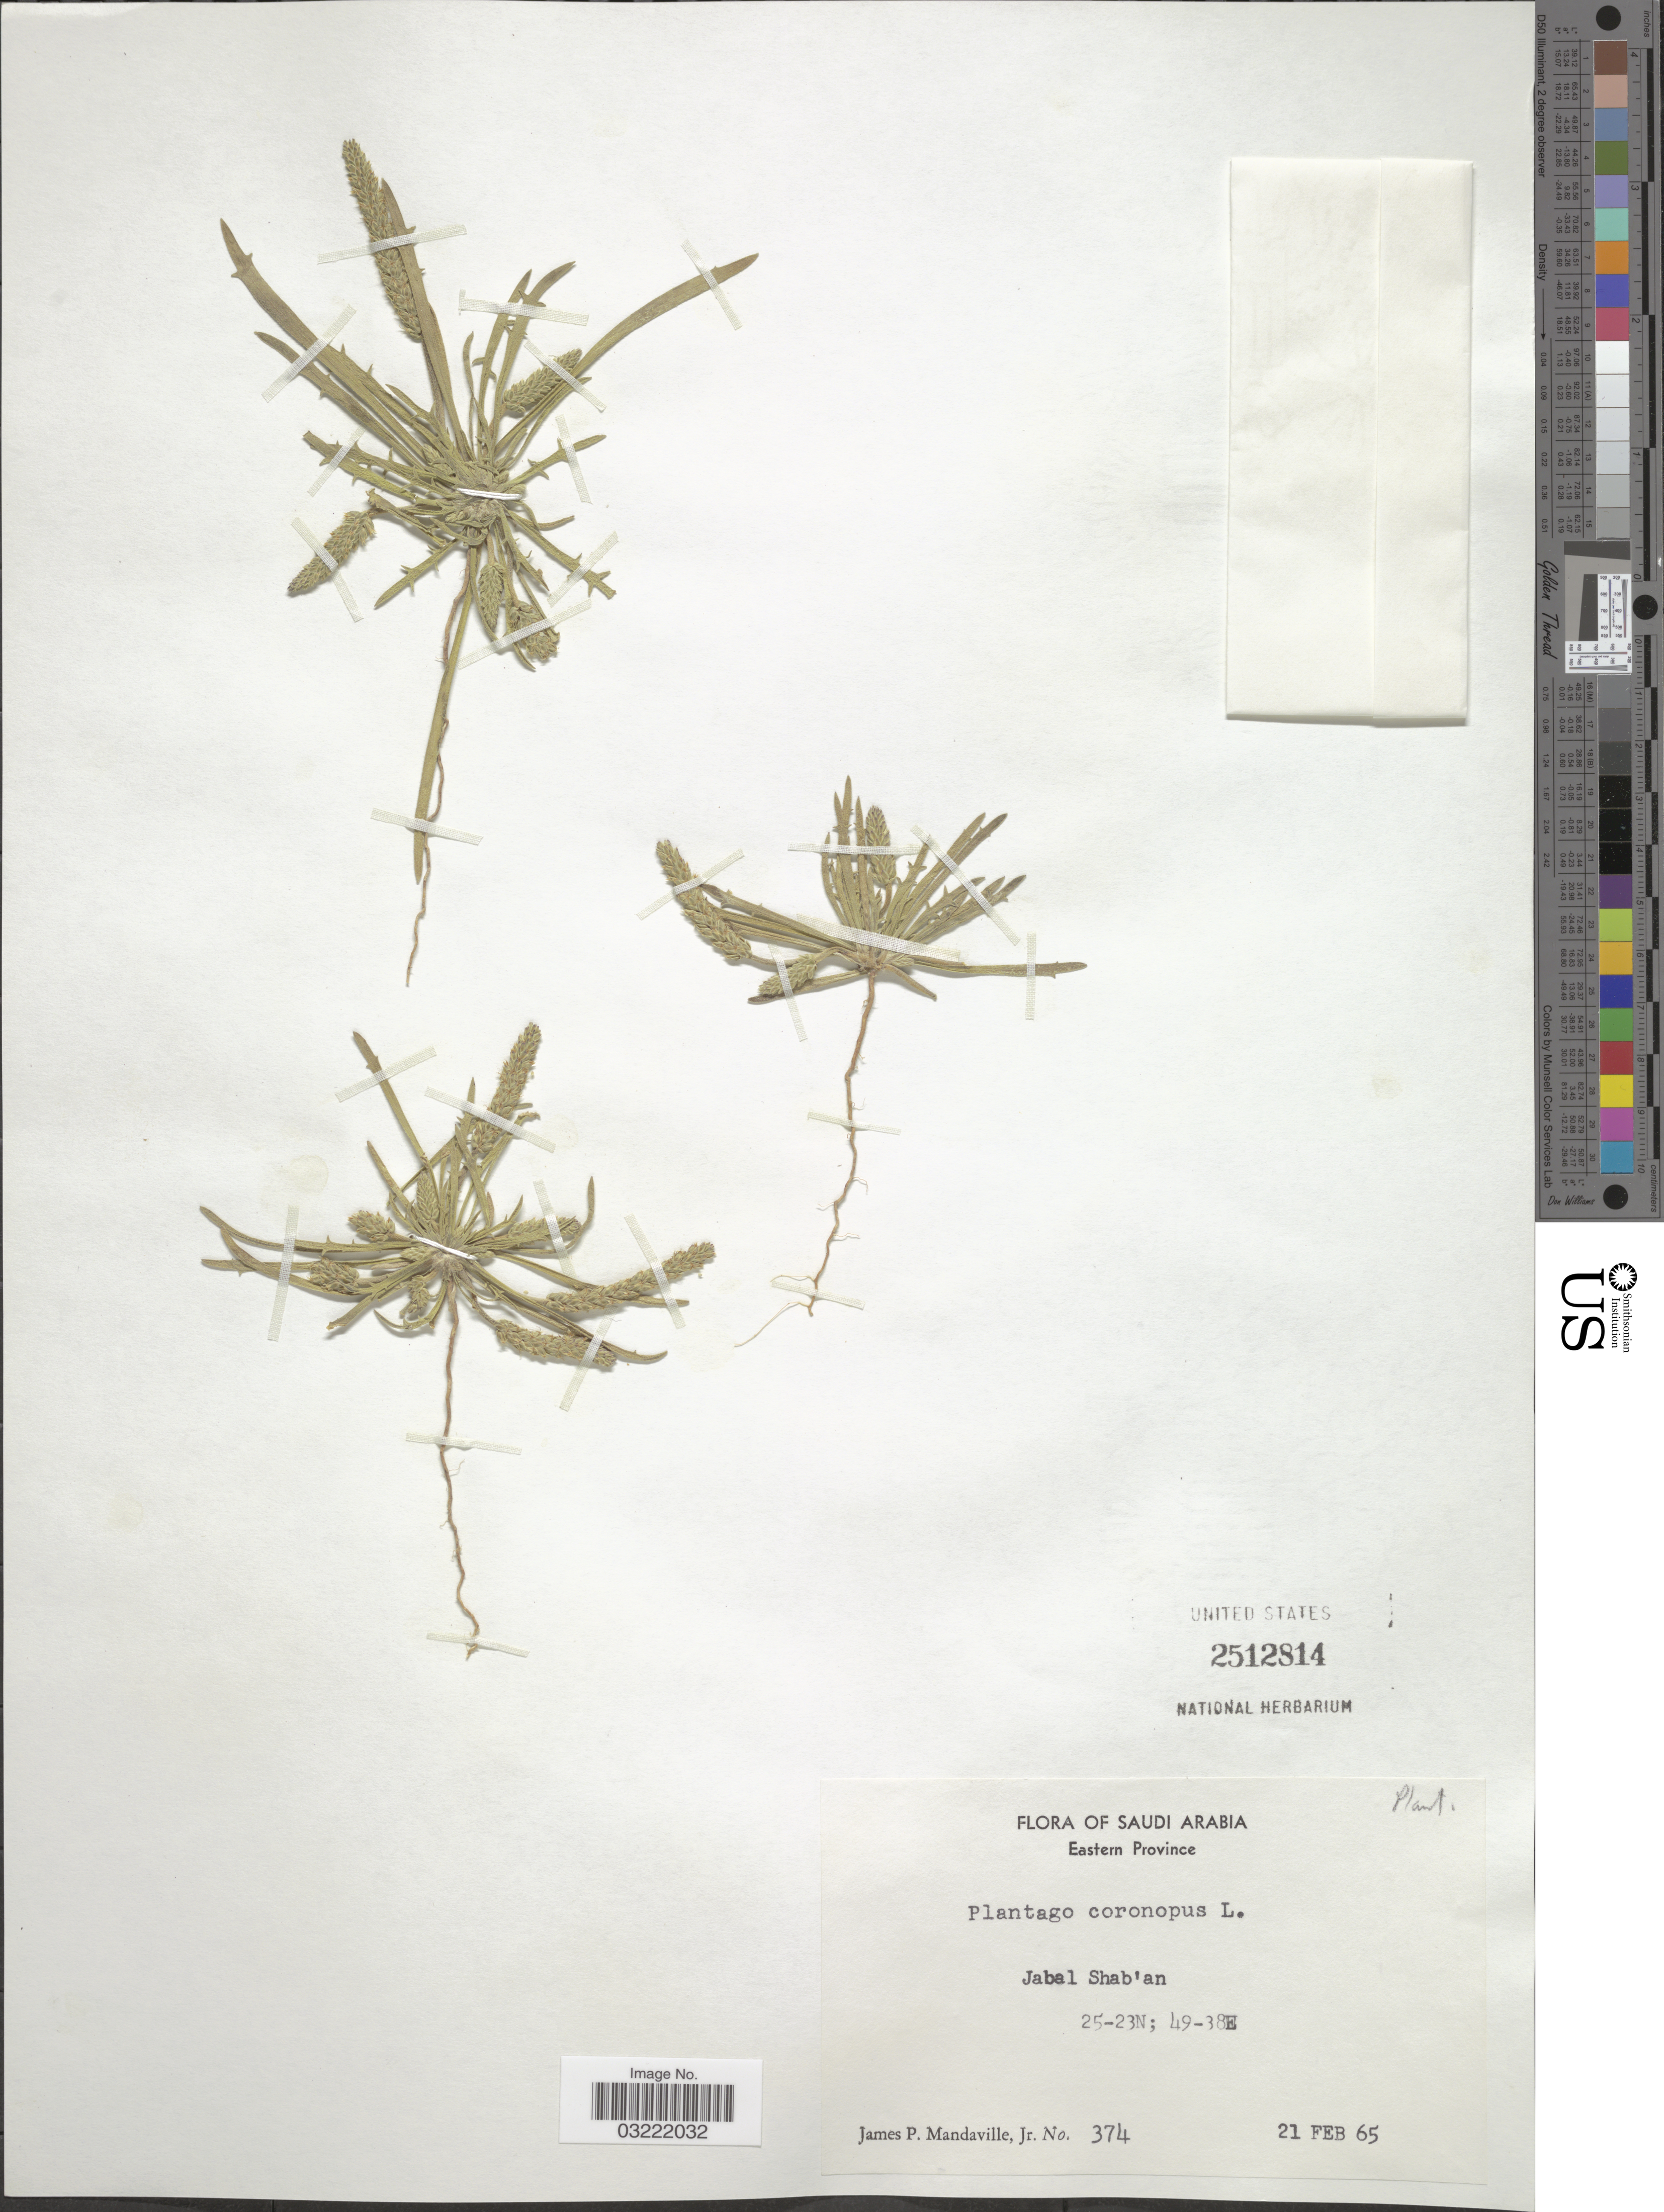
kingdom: Plantae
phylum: Tracheophyta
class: Magnoliopsida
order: Lamiales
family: Plantaginaceae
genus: Plantago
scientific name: Plantago coronopus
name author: L.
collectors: J. Mandaville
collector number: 374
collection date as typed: Transcribed d/m/y: 21/2/65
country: Saudi Arabia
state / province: Ash Sharqiyah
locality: Eastern Province. Jabal Shab'an.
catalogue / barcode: US 2512814